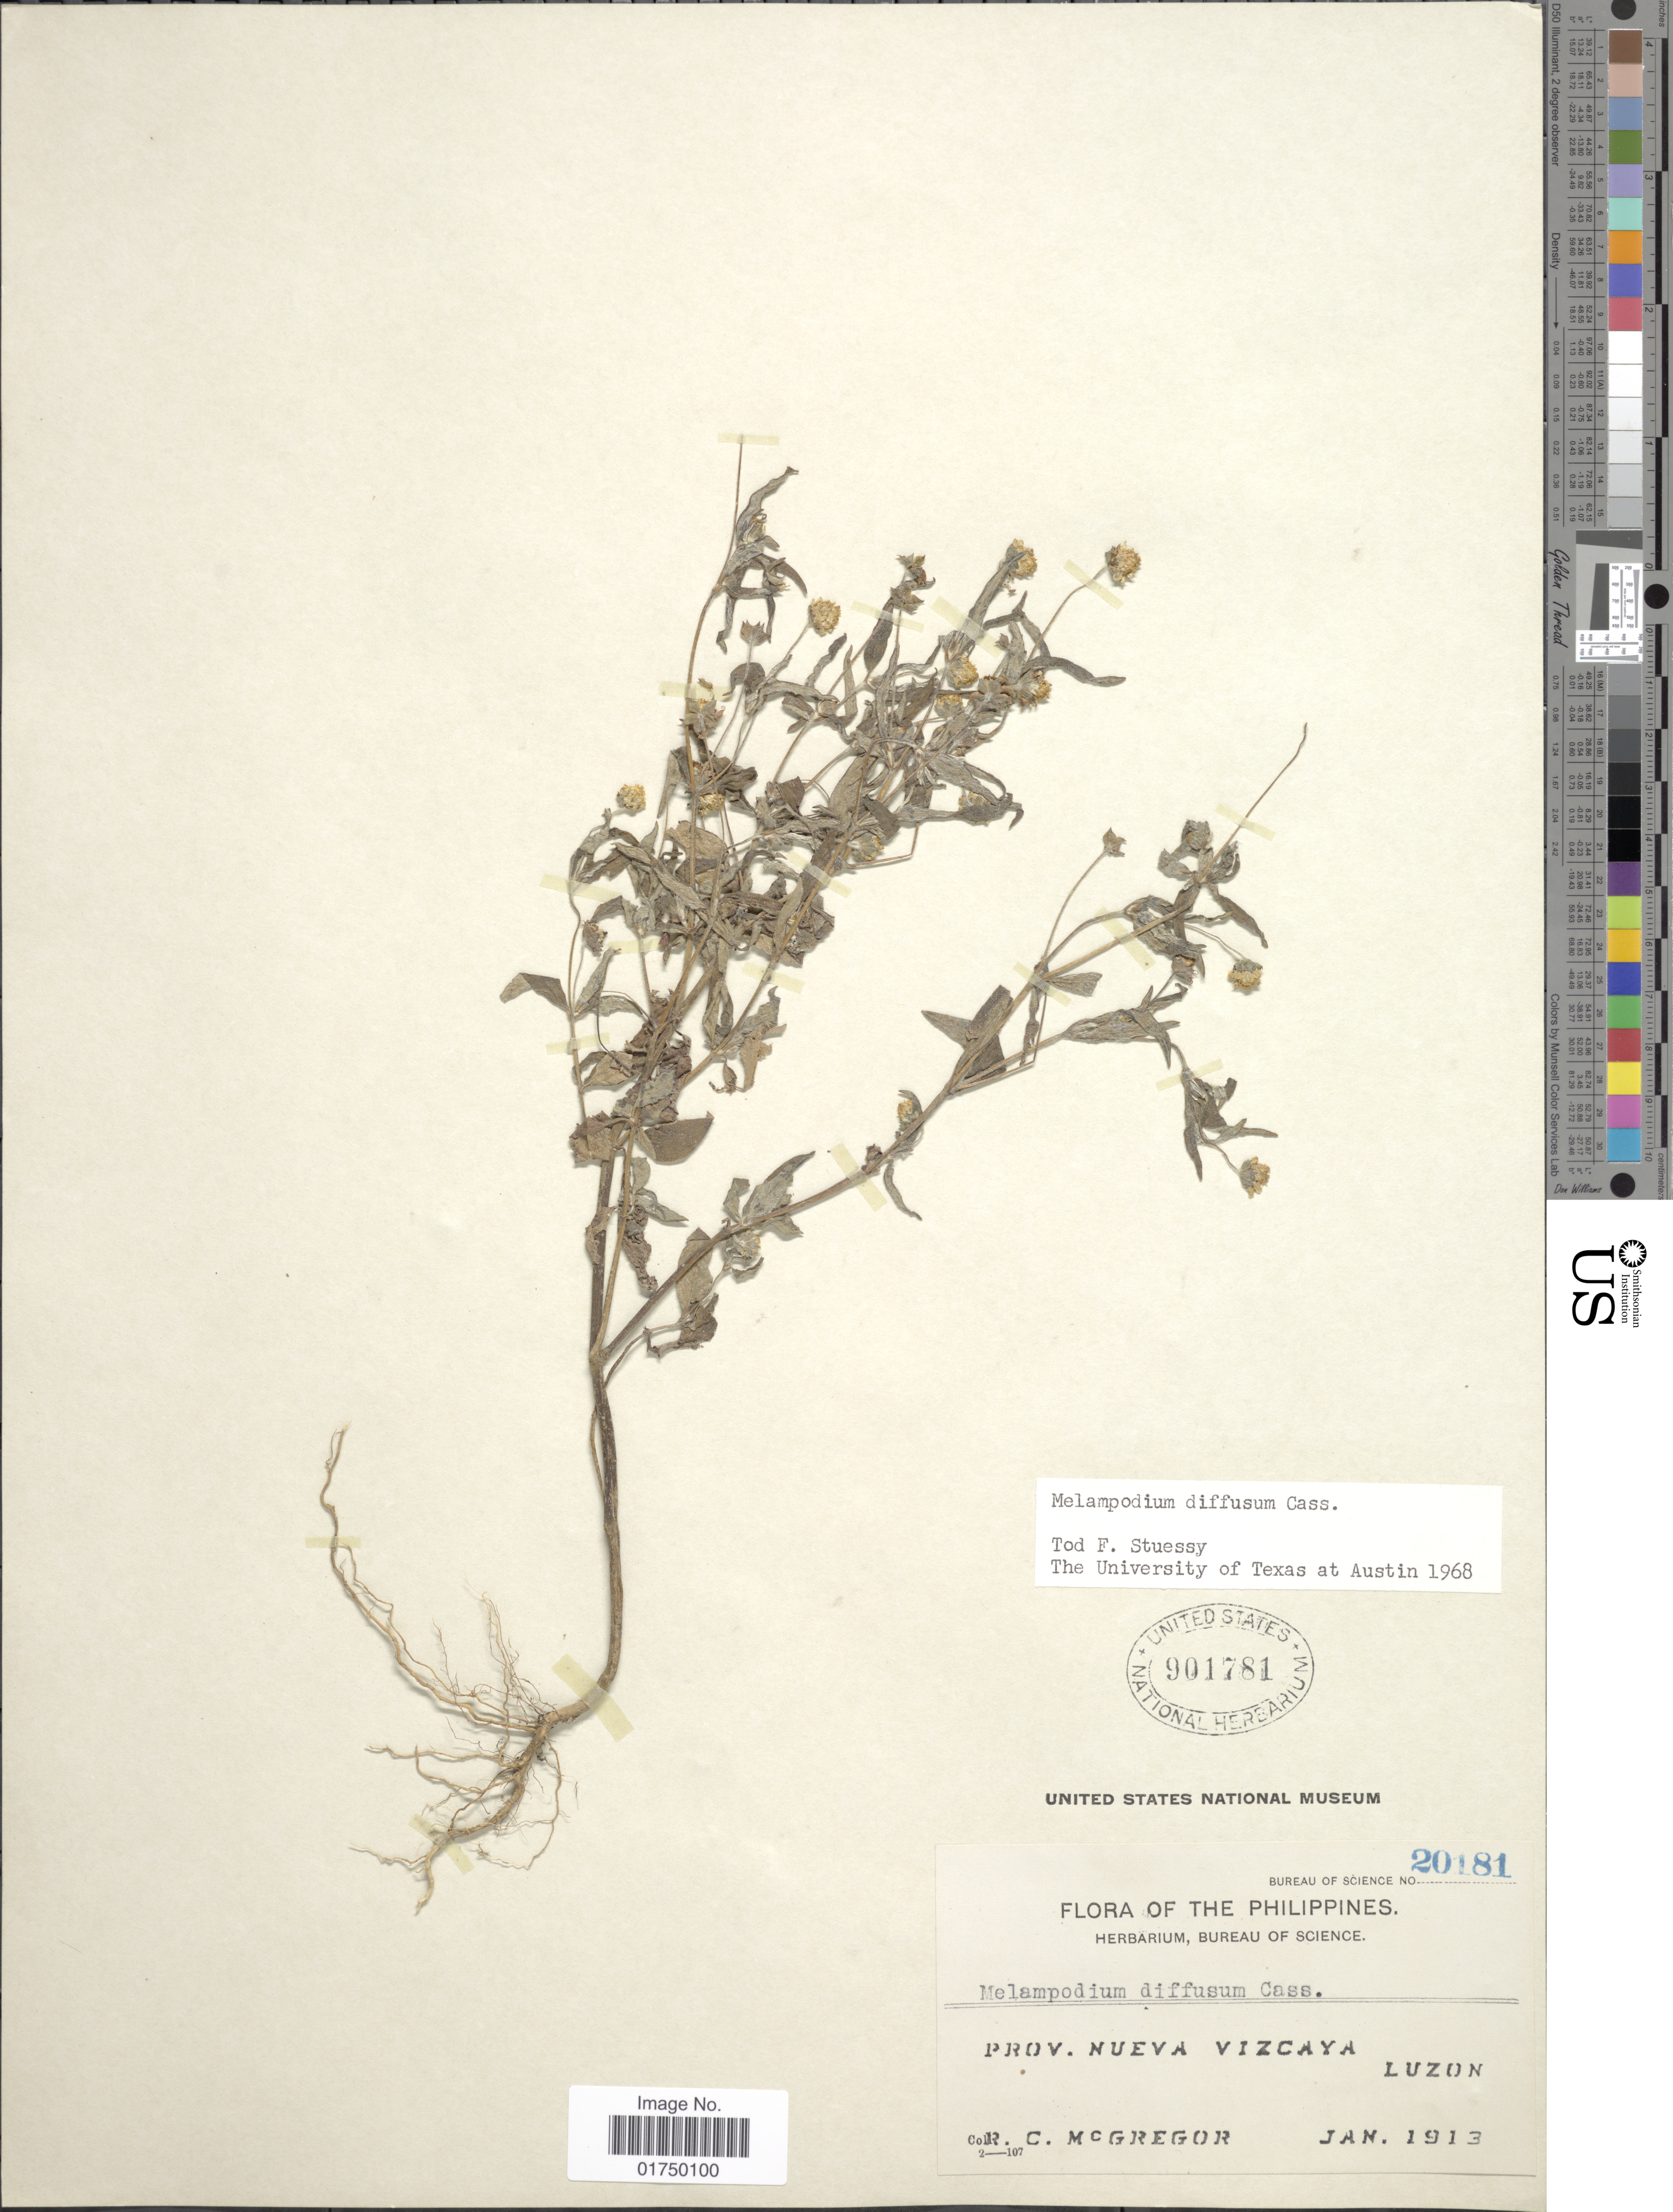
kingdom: Plantae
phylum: Tracheophyta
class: Magnoliopsida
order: Asterales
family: Asteraceae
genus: Melampodium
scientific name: Melampodium diffusum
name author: Cass.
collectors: R. C. McGregor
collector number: Bureau of Science 20181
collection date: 1913-01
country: Philippines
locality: Prov. Nueva Vizcaya. Luzon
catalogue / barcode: US 901781